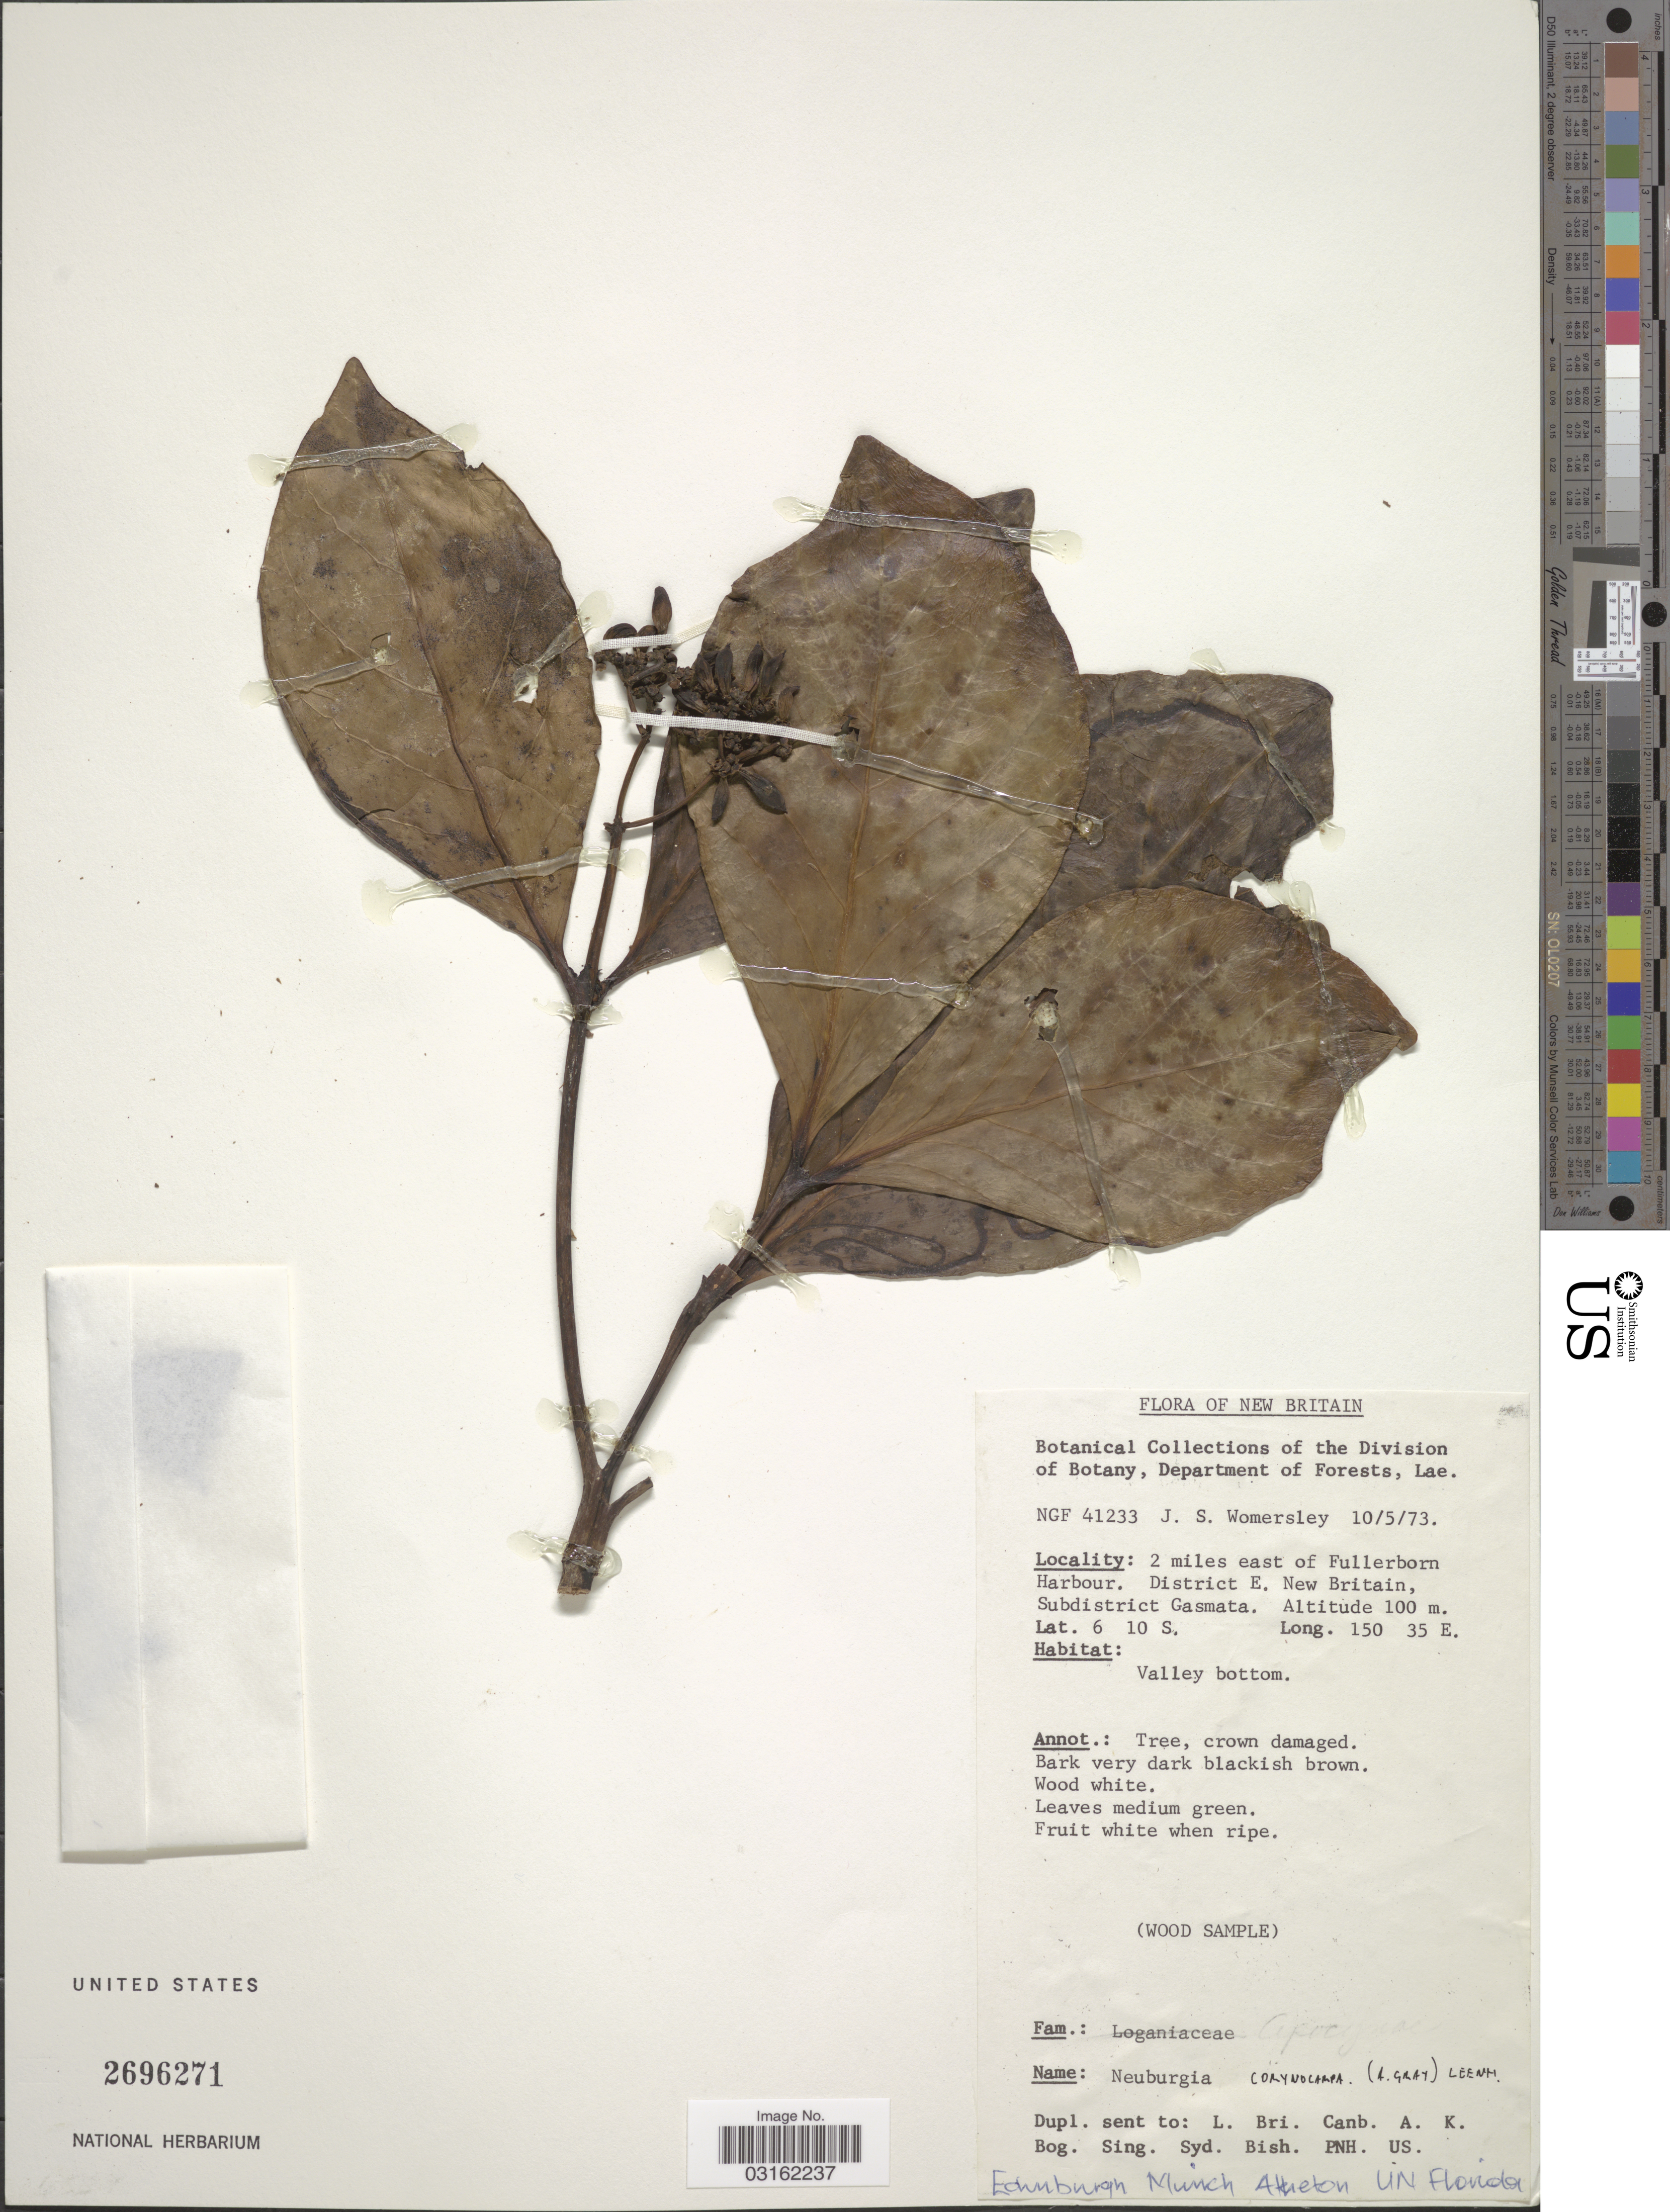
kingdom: Plantae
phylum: Tracheophyta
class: Magnoliopsida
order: Gentianales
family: Loganiaceae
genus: Neuburgia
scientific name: Neuburgia corynocarpa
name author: (A. Gray) Leenh.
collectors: J. S. Womersley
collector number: NGF41233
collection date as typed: Transcribed d/m/y: 10/5/73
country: Papua New Guinea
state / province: East New Britain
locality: New Britain, 2 miles east of Fullerborn Harbour. District E. New Britain, Subdistrict Gasmata.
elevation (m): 100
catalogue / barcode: US 2696271